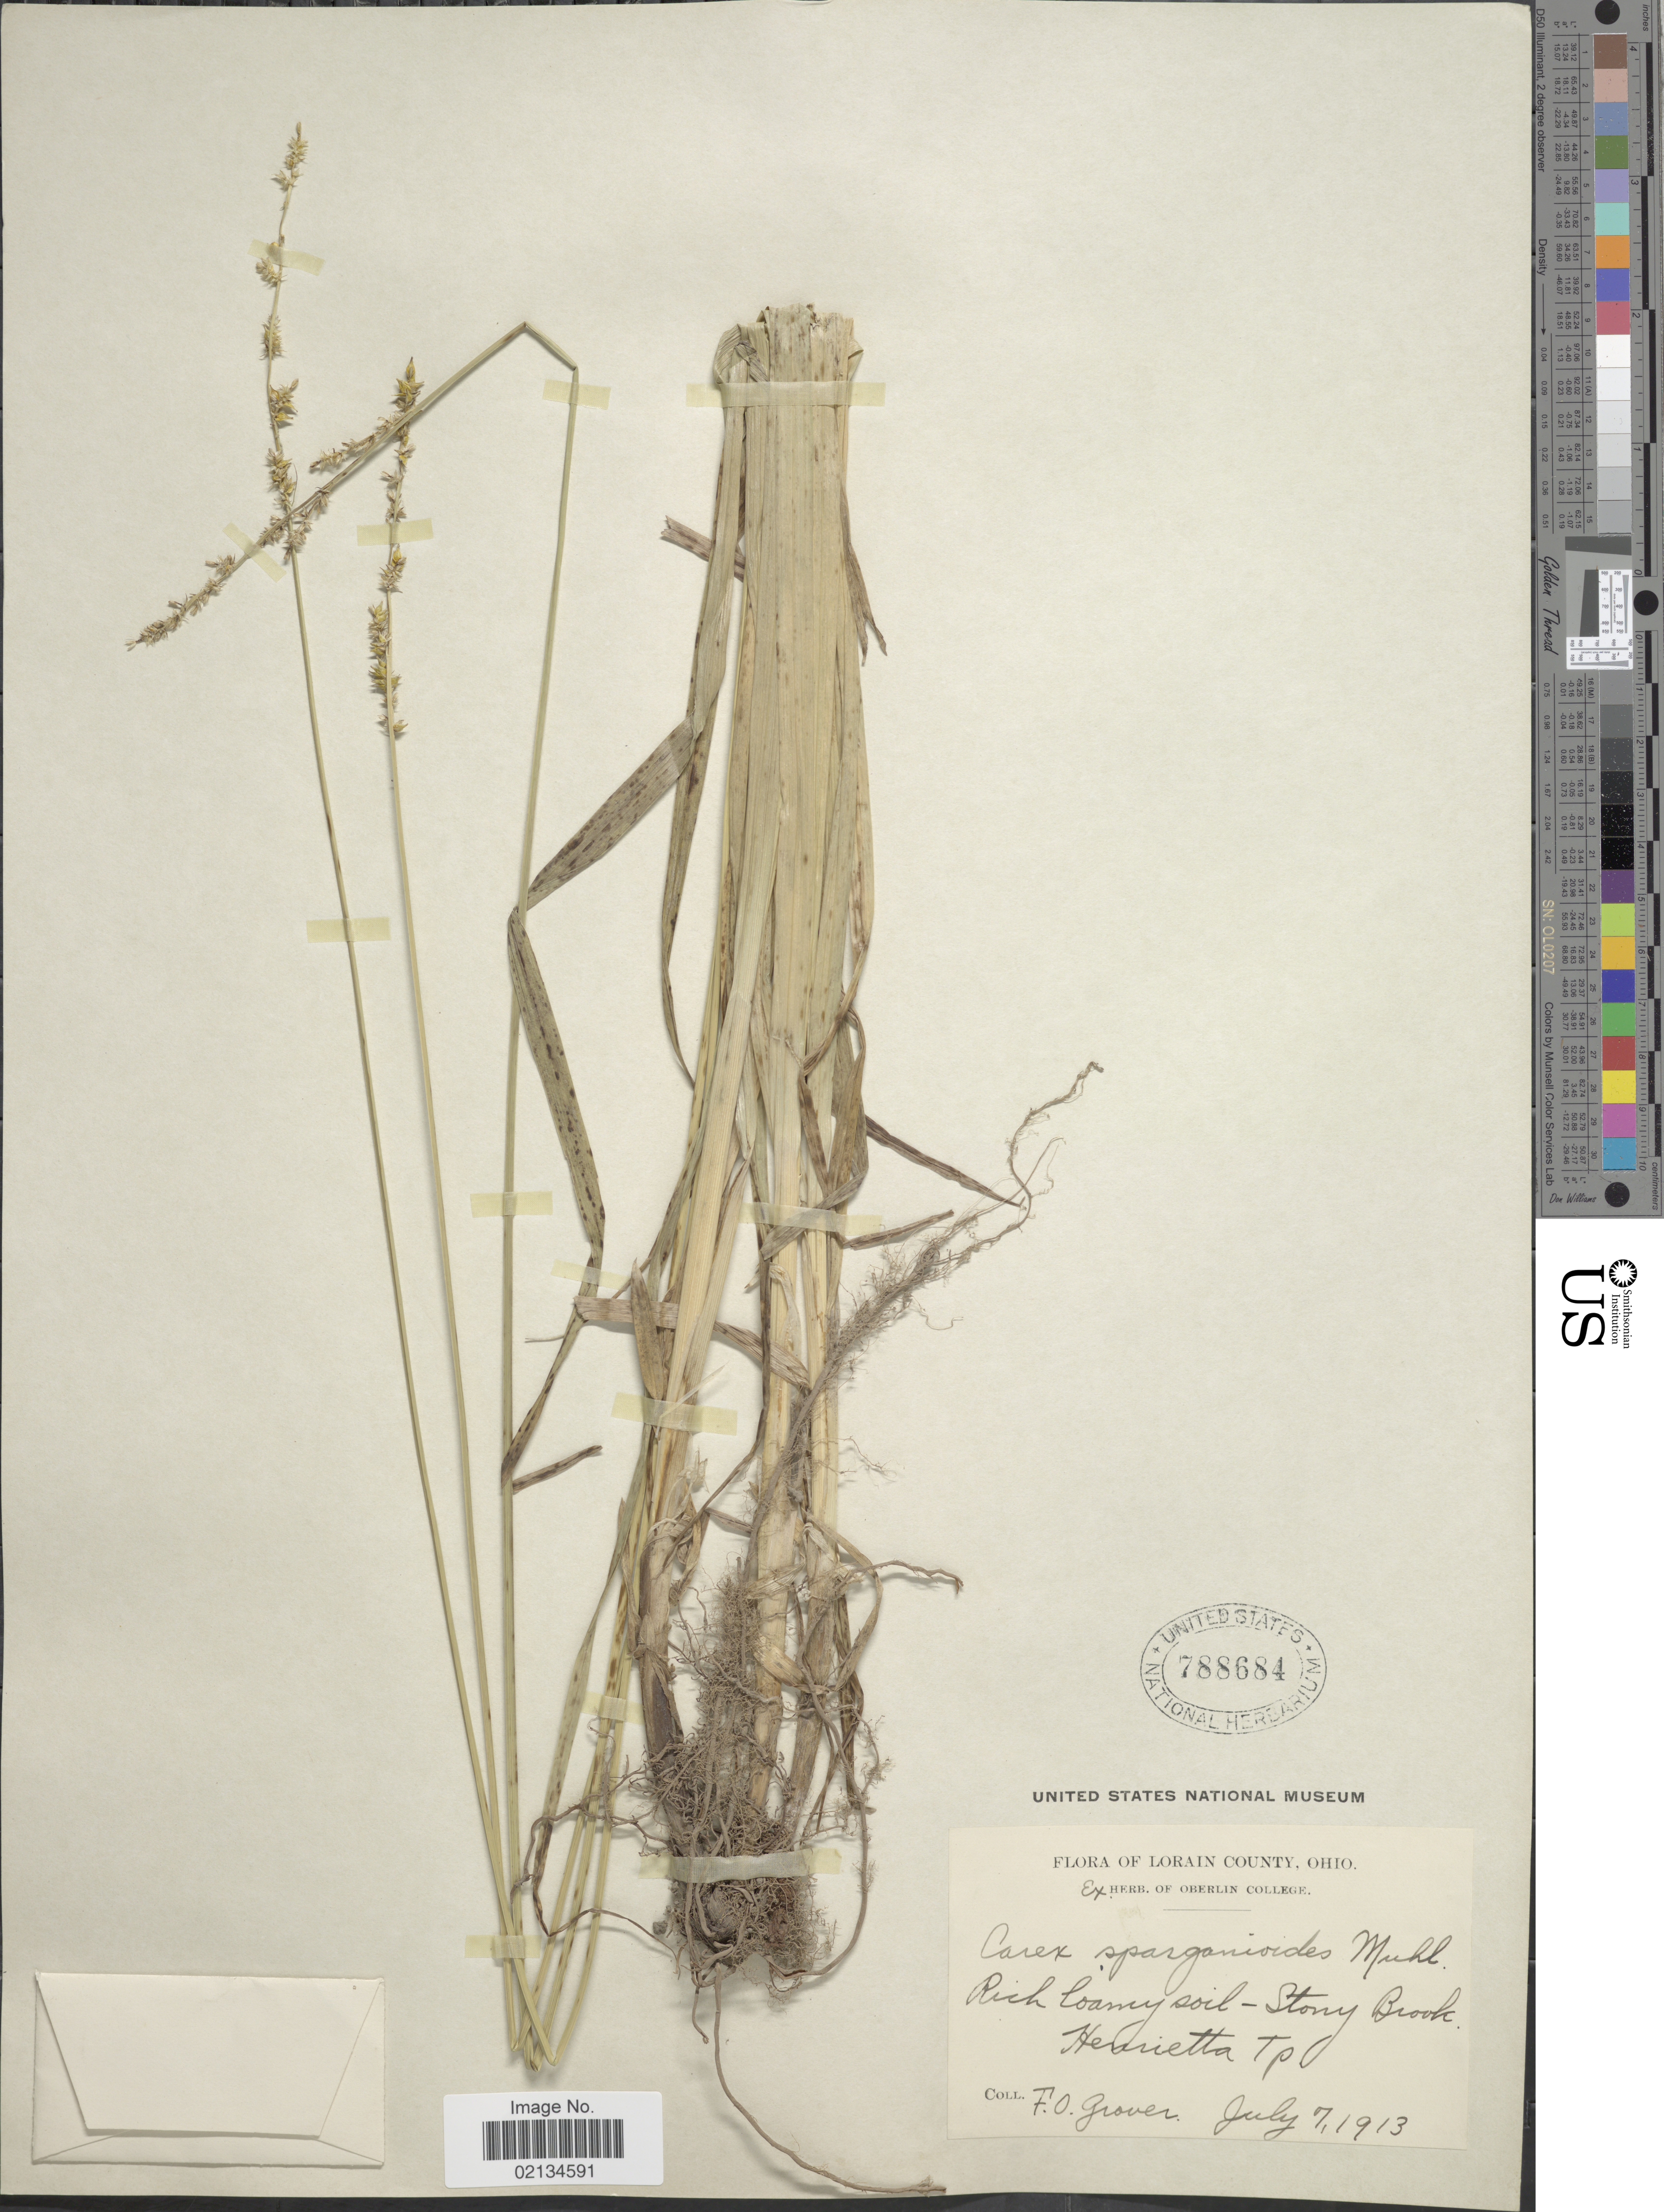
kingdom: Plantae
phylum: Tracheophyta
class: Liliopsida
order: Poales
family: Cyperaceae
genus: Carex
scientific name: Carex sparganioides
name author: Muhl. ex Willd.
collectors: F. Grover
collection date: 1913-07-07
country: United States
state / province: Ohio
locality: Lorain County, Stony Brook, Henrietta Tp.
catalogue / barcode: US 788684